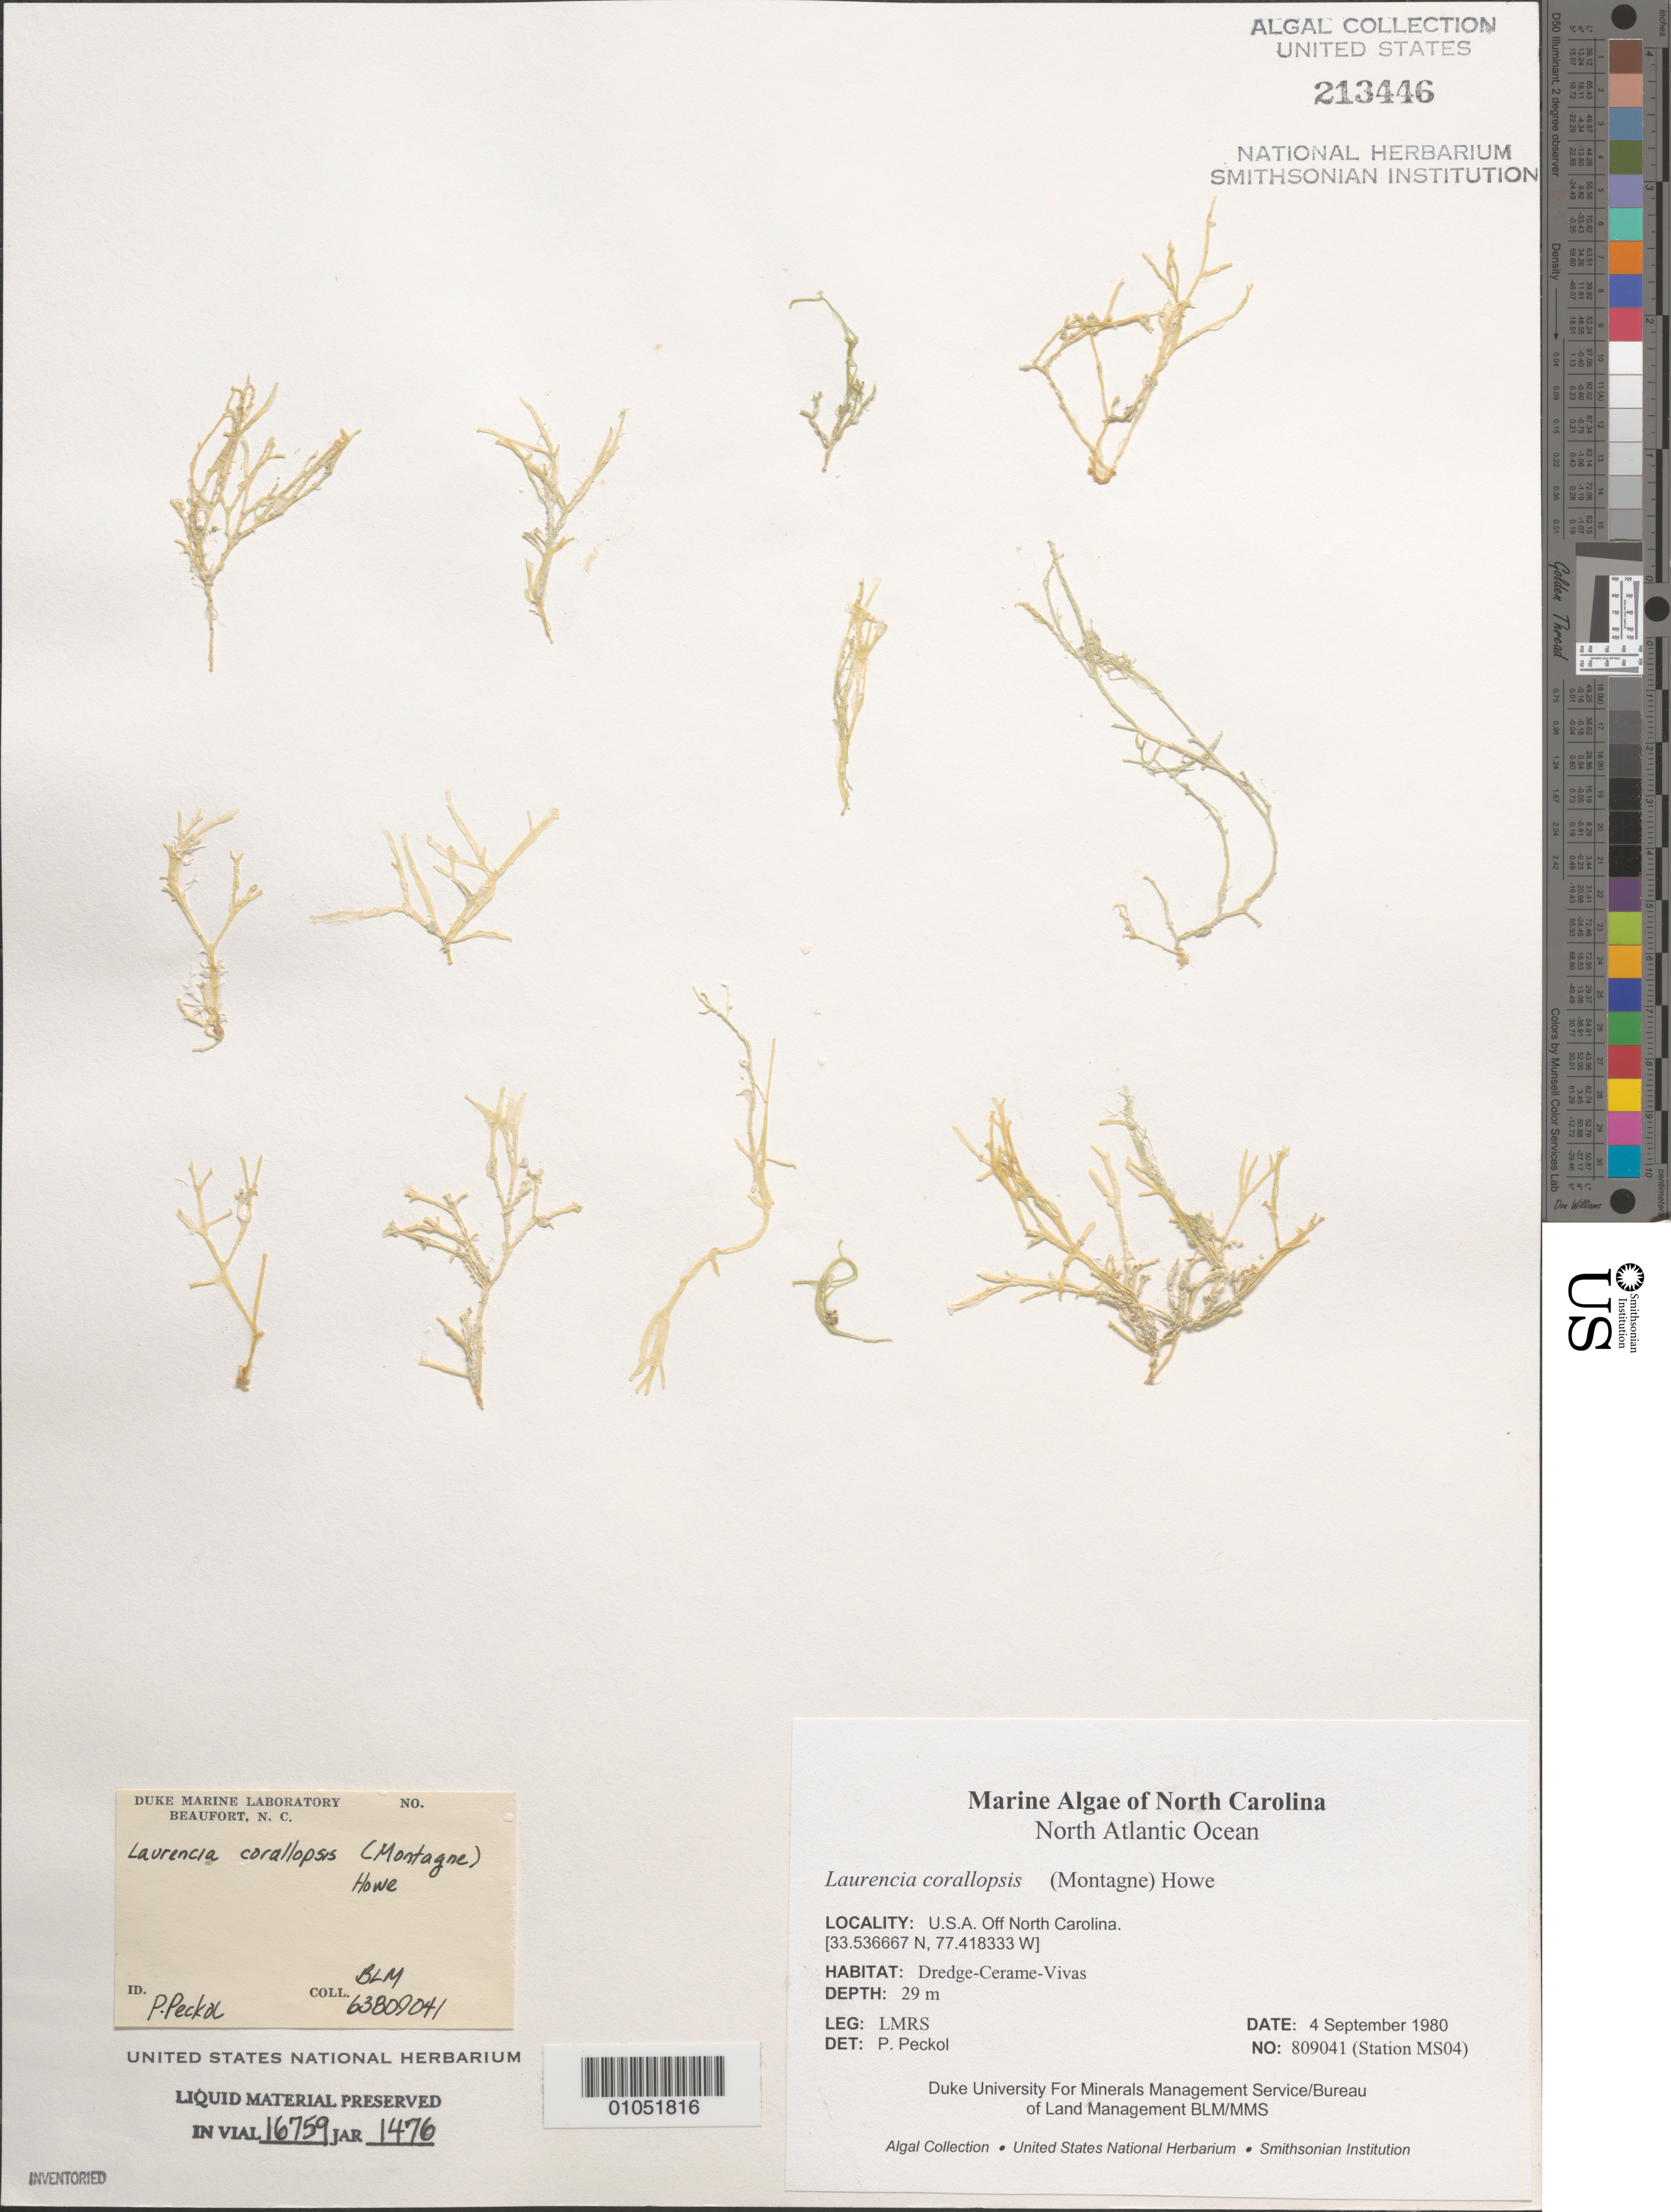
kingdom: Plantae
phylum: Rhodophyta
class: Florideophyceae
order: Ceramiales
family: Rhodomelaceae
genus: Palisada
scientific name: Palisada corallopsis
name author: (Montagne) Sentíes et al.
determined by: Algae name updating Project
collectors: LMRS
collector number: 809041 (Station MS04)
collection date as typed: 04 Sep 1980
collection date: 1980-09-04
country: United States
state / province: North Carolina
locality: North Atlantic Ocean off North Carolina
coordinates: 33.536667 N, 77.418333 W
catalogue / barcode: US 213446